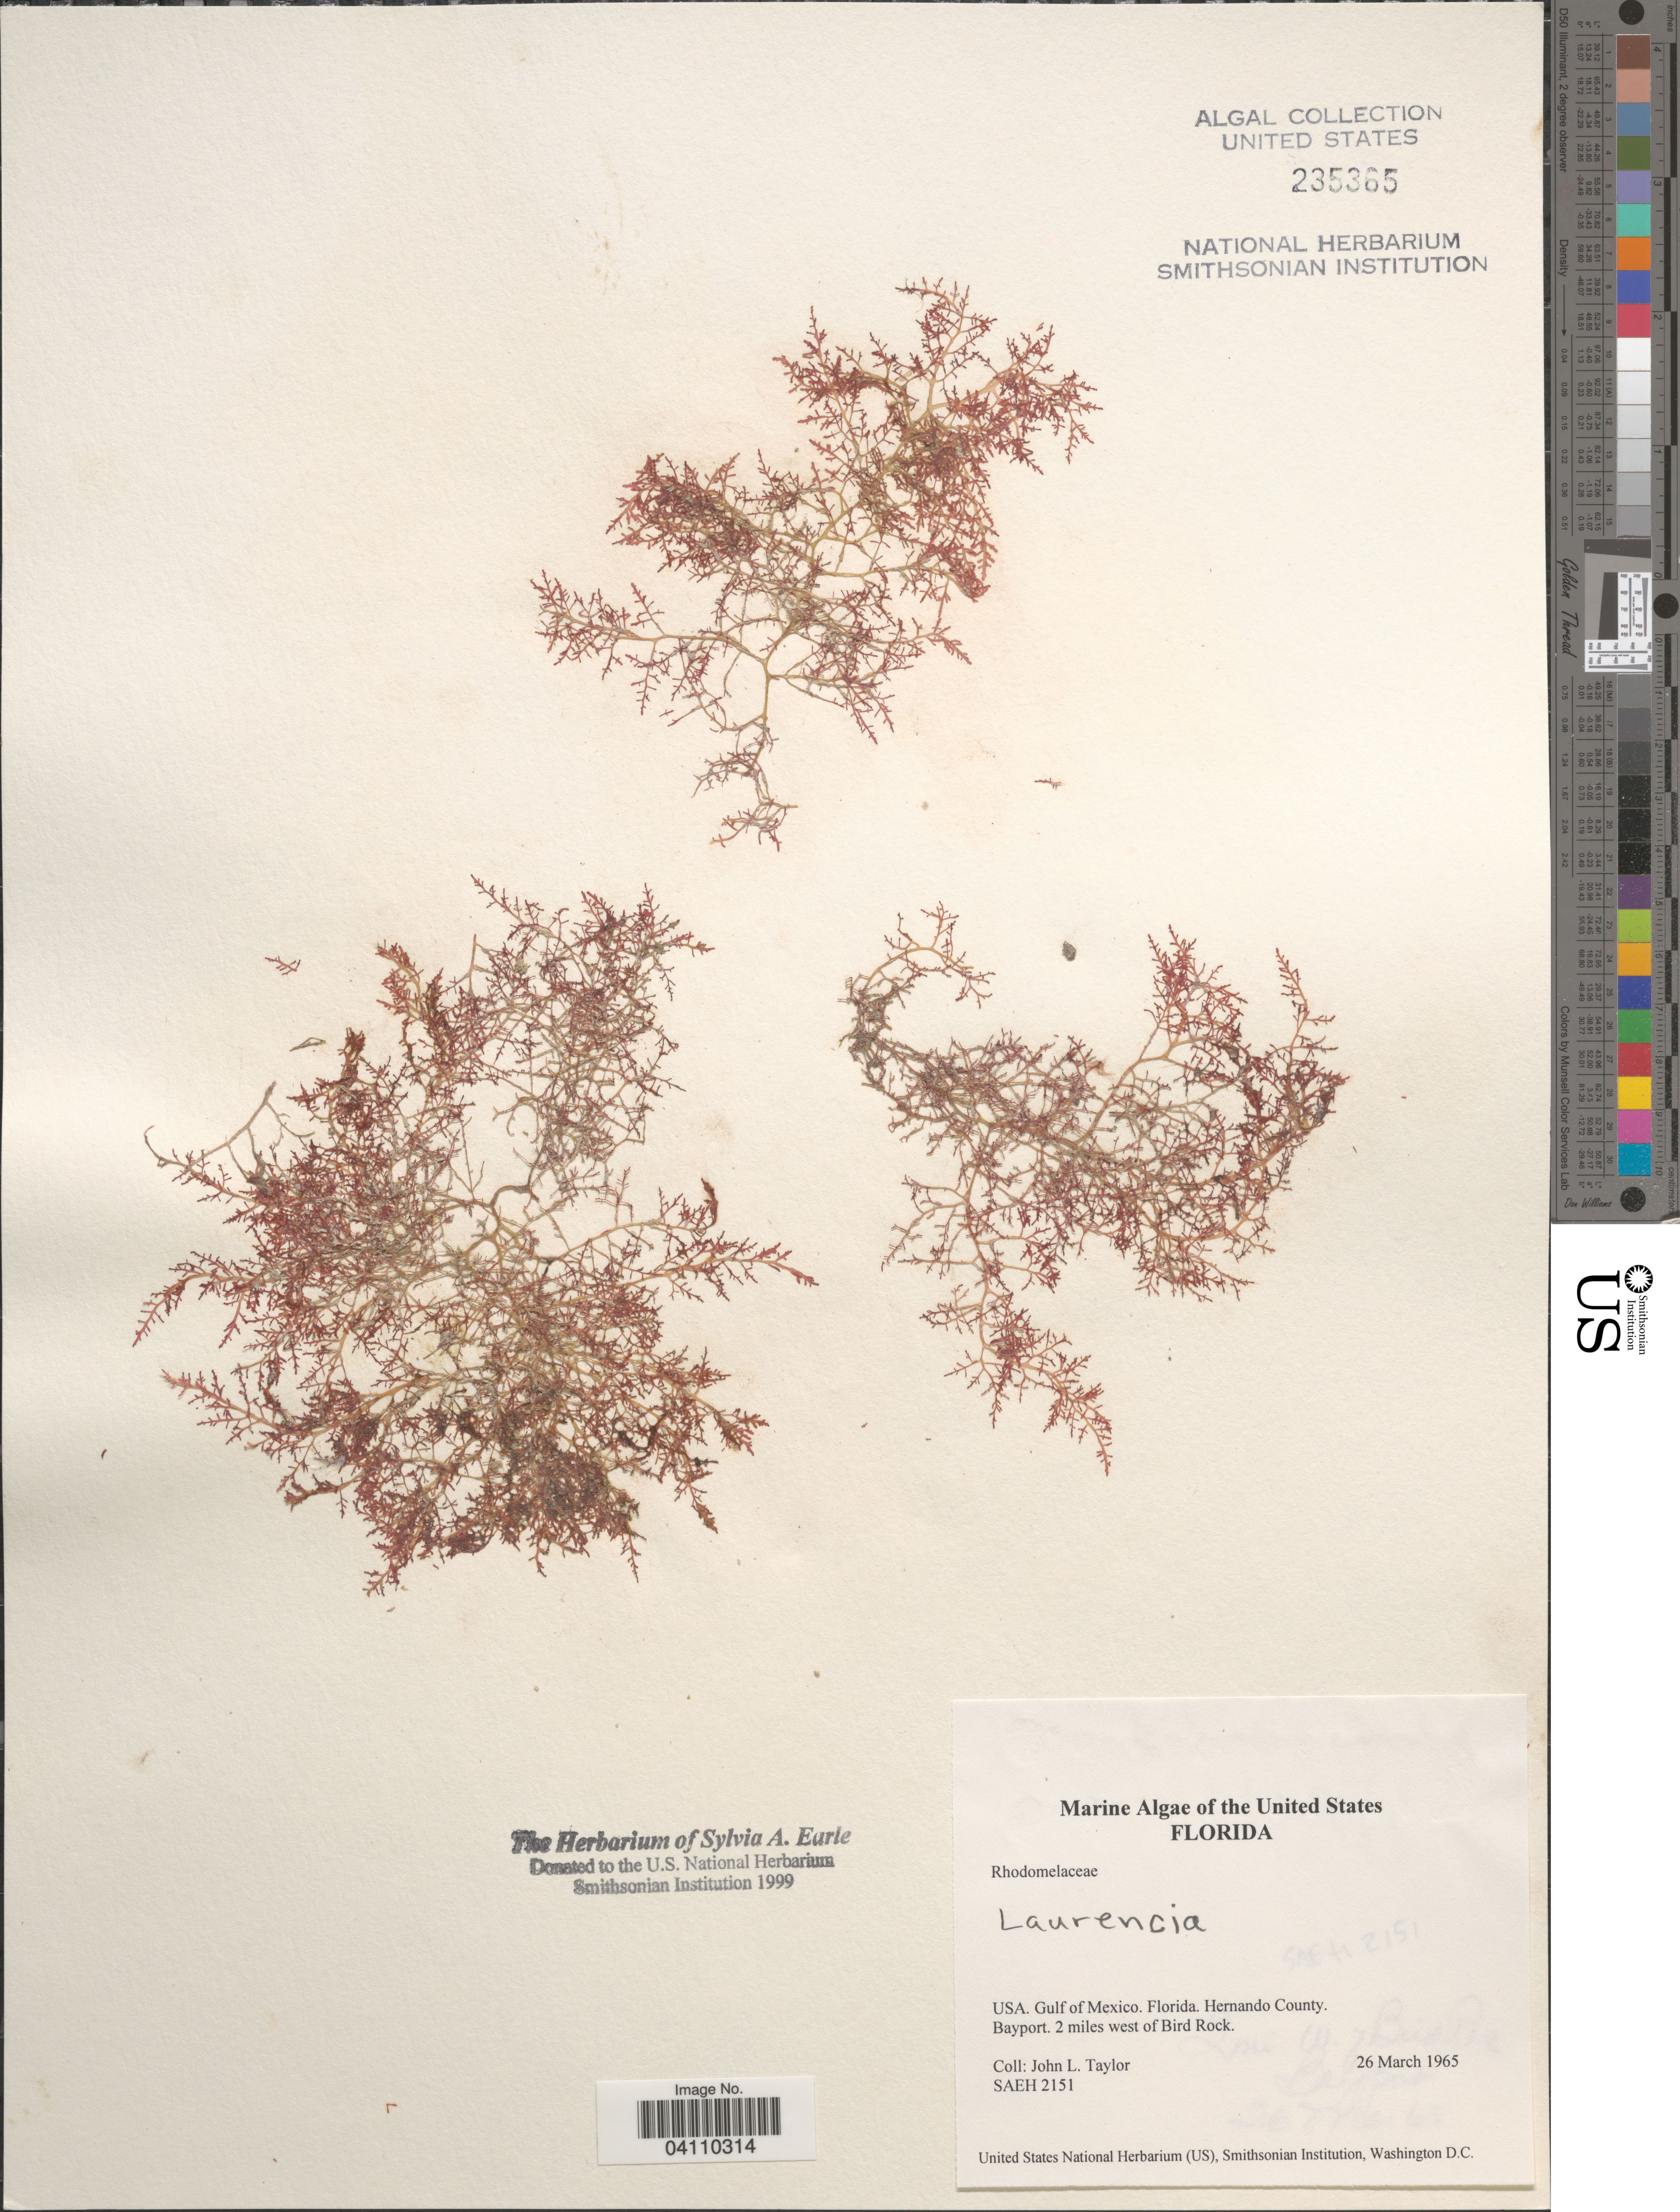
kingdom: Plantae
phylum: Rhodophyta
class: Florideophyceae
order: Ceramiales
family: Rhodomelaceae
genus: Laurencia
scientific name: Laurencia sp.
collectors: J. L. Taylor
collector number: SAEH2151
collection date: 1965-03-26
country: United States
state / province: Florida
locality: Gulf of Mexico. Hernando County. Bayport. 2 miles west of Bird Rock.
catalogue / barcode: US 235365